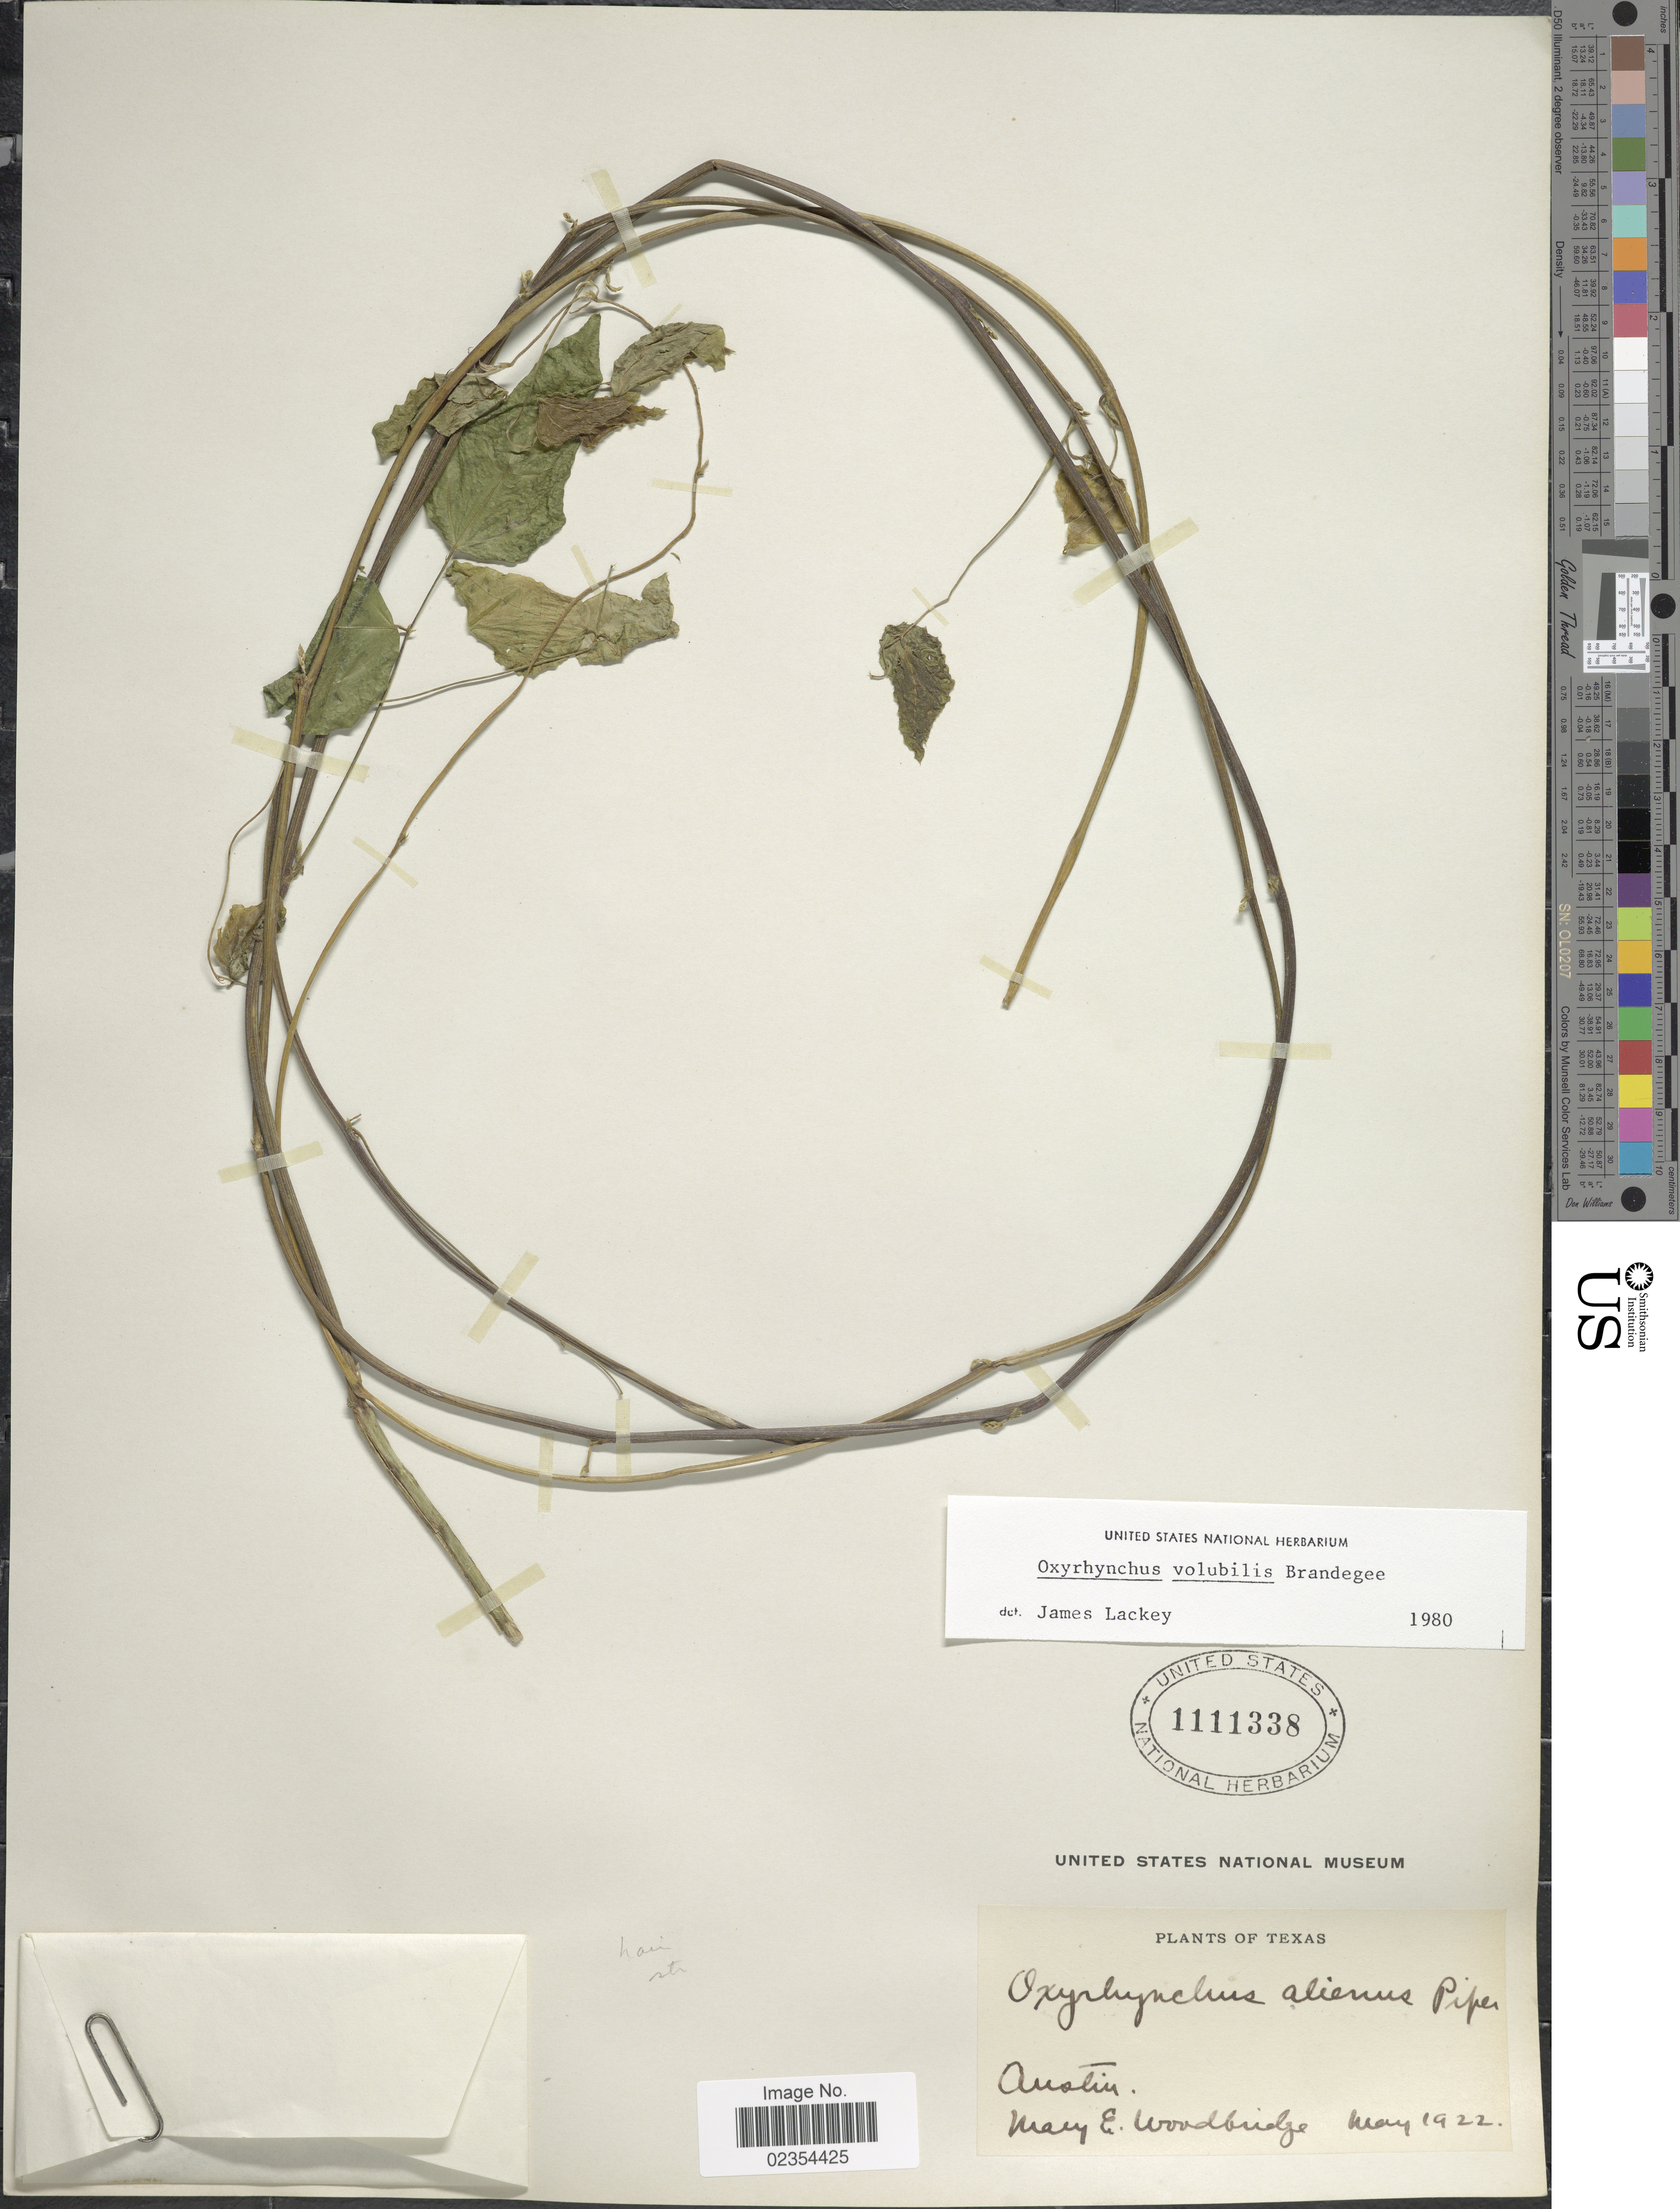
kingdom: Plantae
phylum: Tracheophyta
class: Magnoliopsida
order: Fabales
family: Fabaceae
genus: Oxyrhynchus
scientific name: Oxyrhynchus volubilis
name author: Brandegee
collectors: M. Woodbridge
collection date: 1922-05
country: United States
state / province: Texas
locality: Austin.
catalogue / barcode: US 1111338